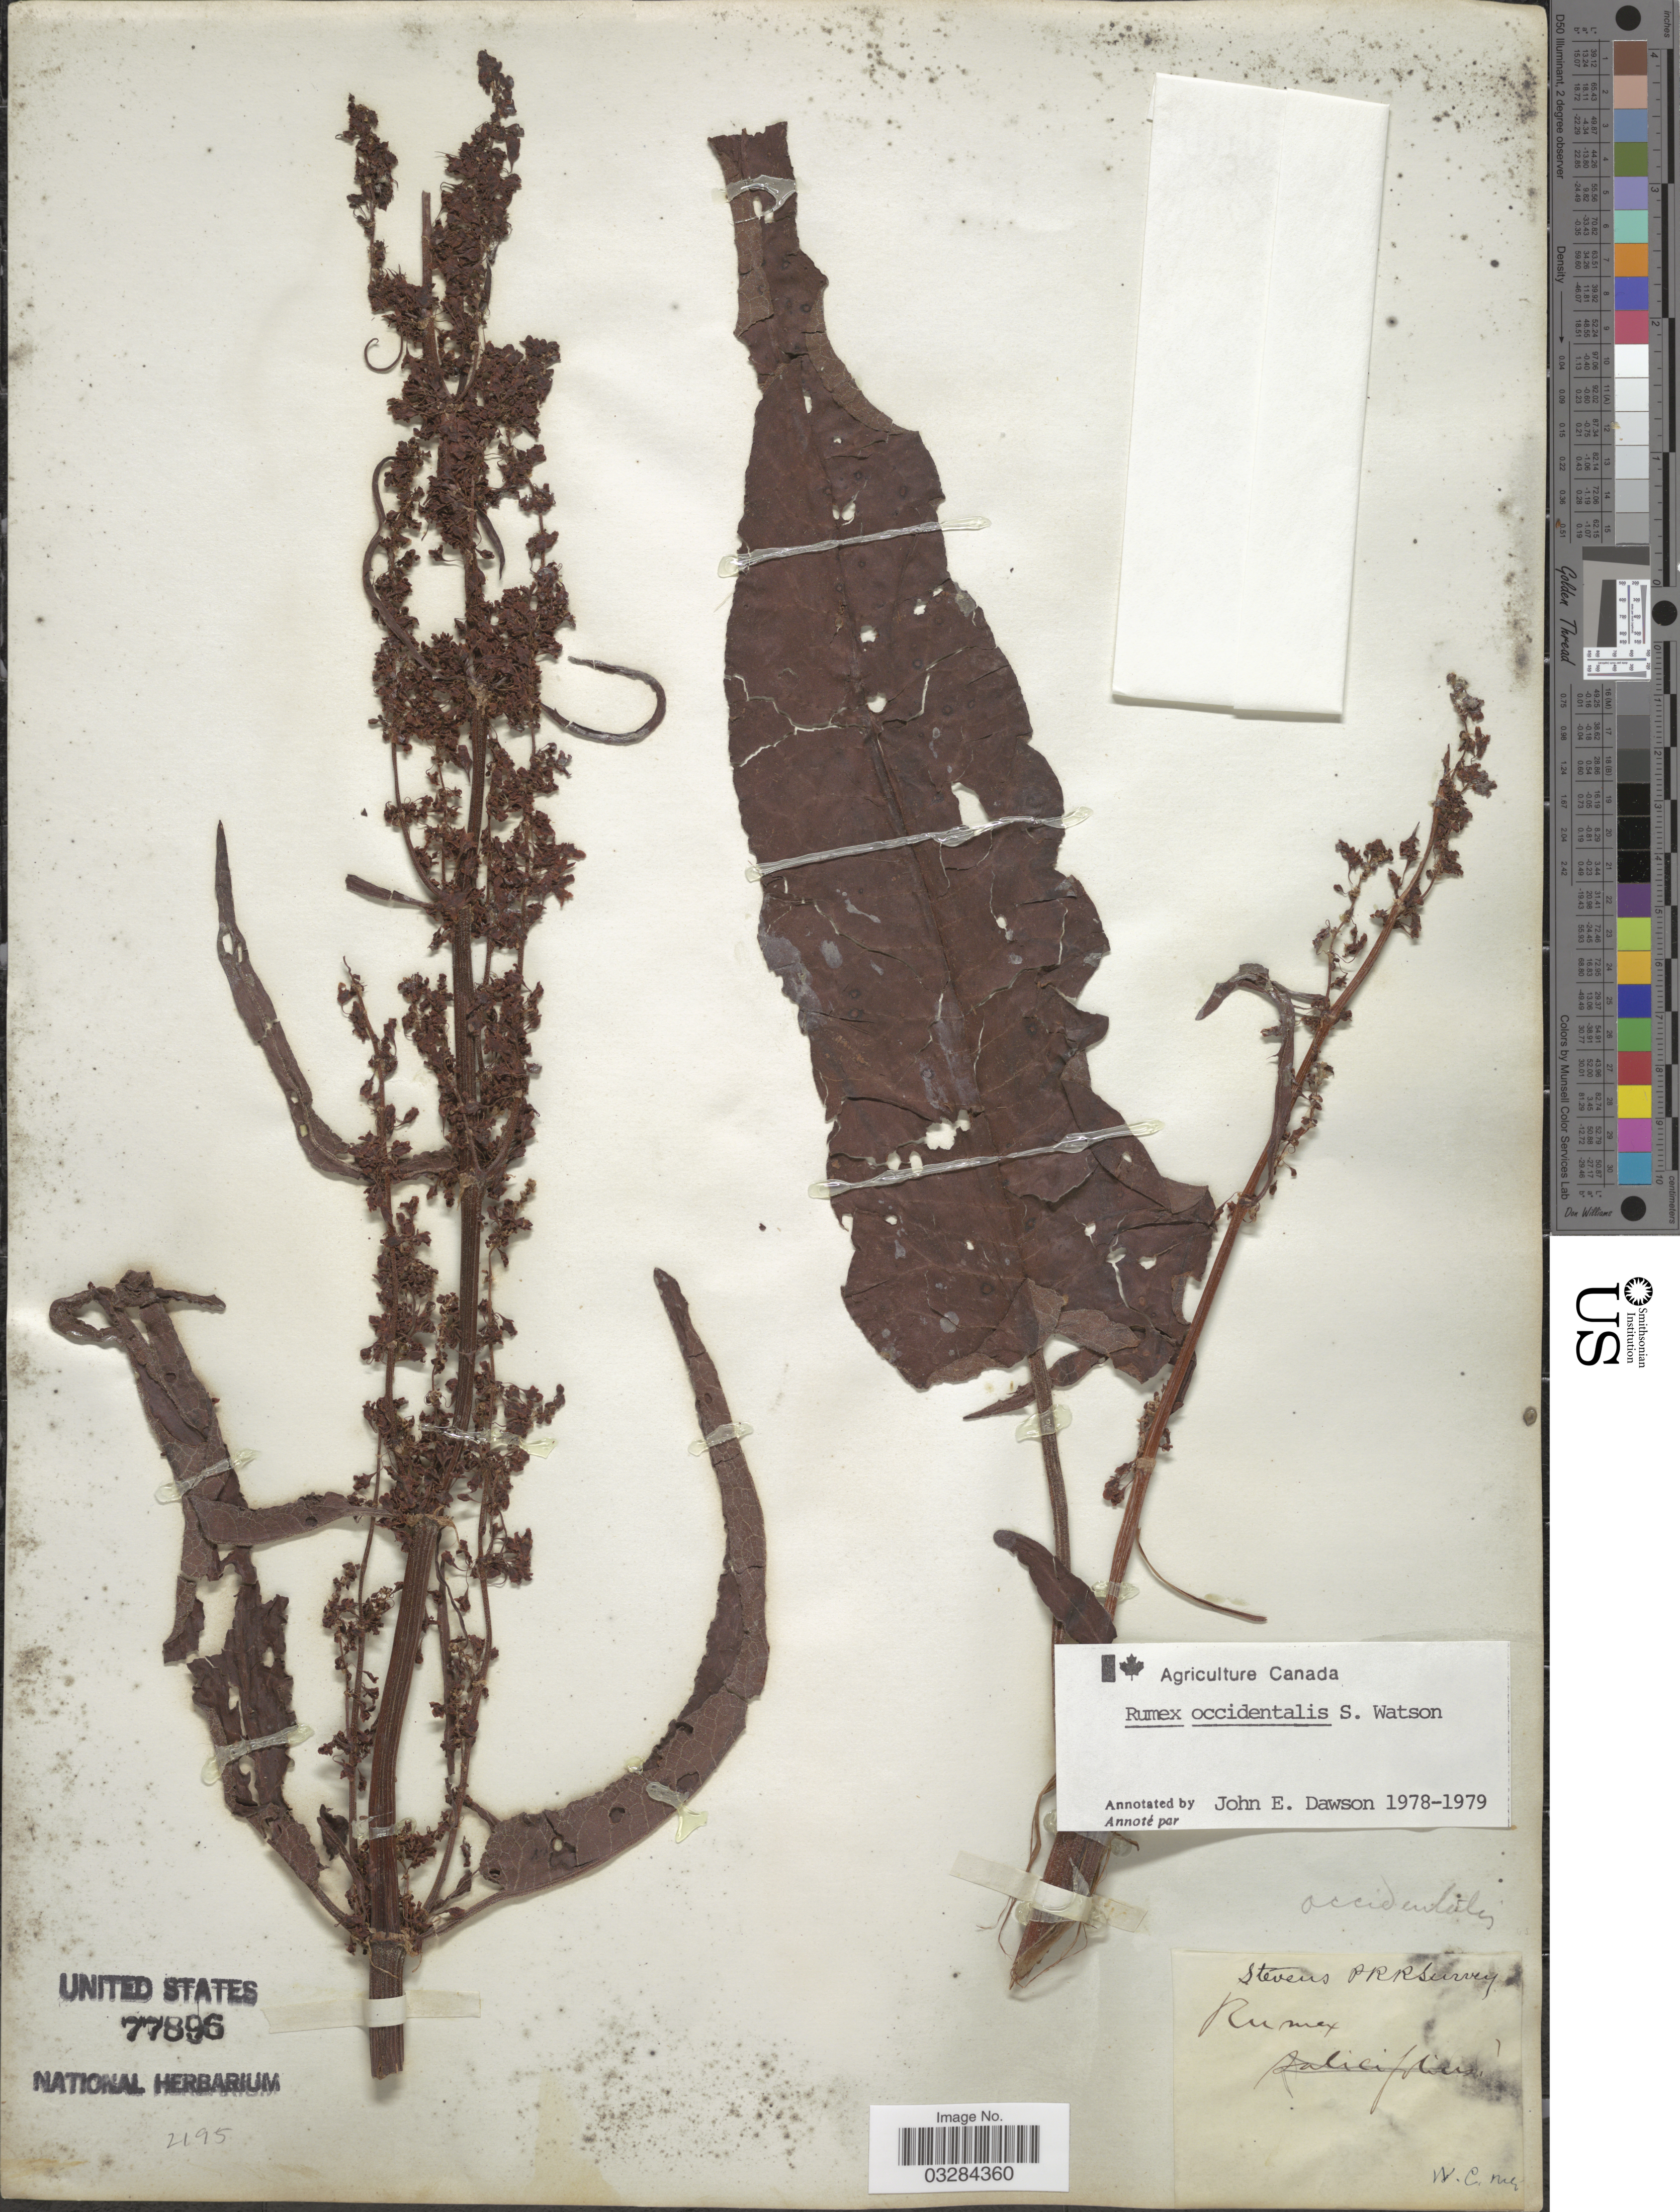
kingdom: Plantae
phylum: Tracheophyta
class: Magnoliopsida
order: Caryophyllales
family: Polygonaceae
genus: Rumex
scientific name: Rumex occidentalis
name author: S. Watson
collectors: -. Stevens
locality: PRR Survey [unsure placement].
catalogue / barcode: US 77896